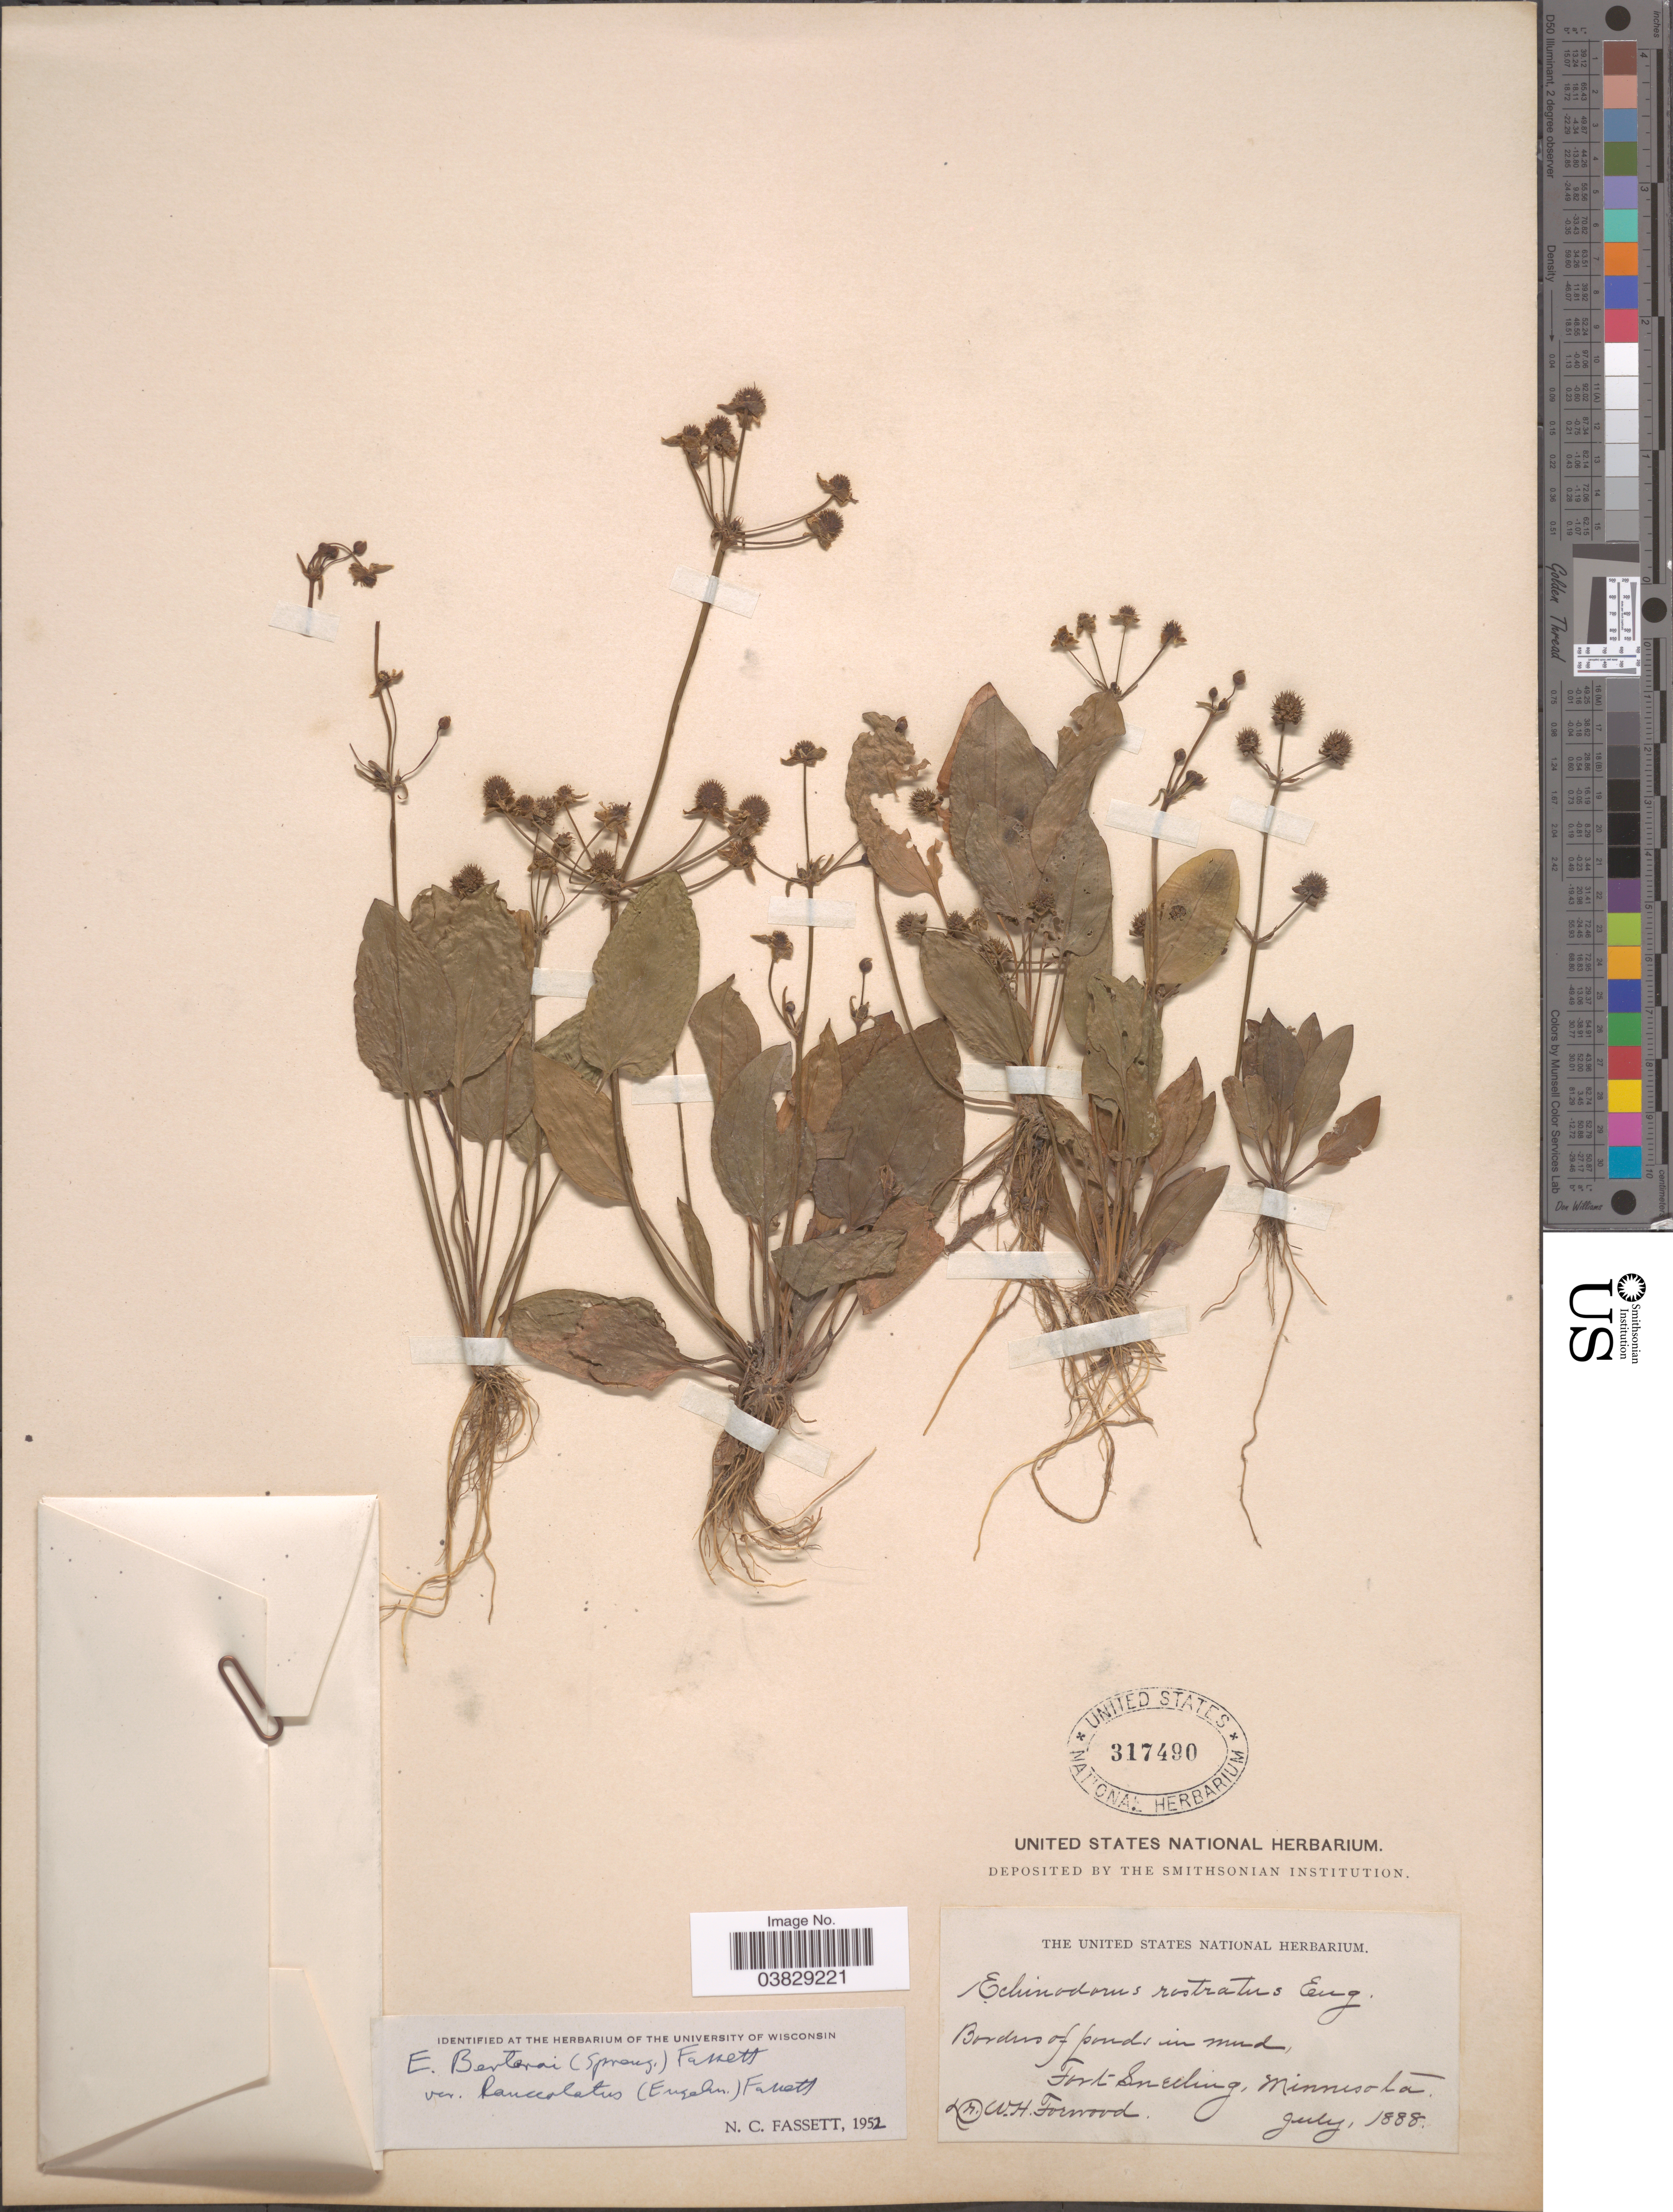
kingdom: Plantae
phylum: Tracheophyta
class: Liliopsida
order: Alismatales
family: Alismataceae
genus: Echinodorus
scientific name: Echinodorus berteroi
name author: (Spreng.) Fassett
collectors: W. Forwood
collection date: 1888-07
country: United States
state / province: Minnesota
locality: Borders of ponds in mud, Fort Snelling.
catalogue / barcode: US 317490